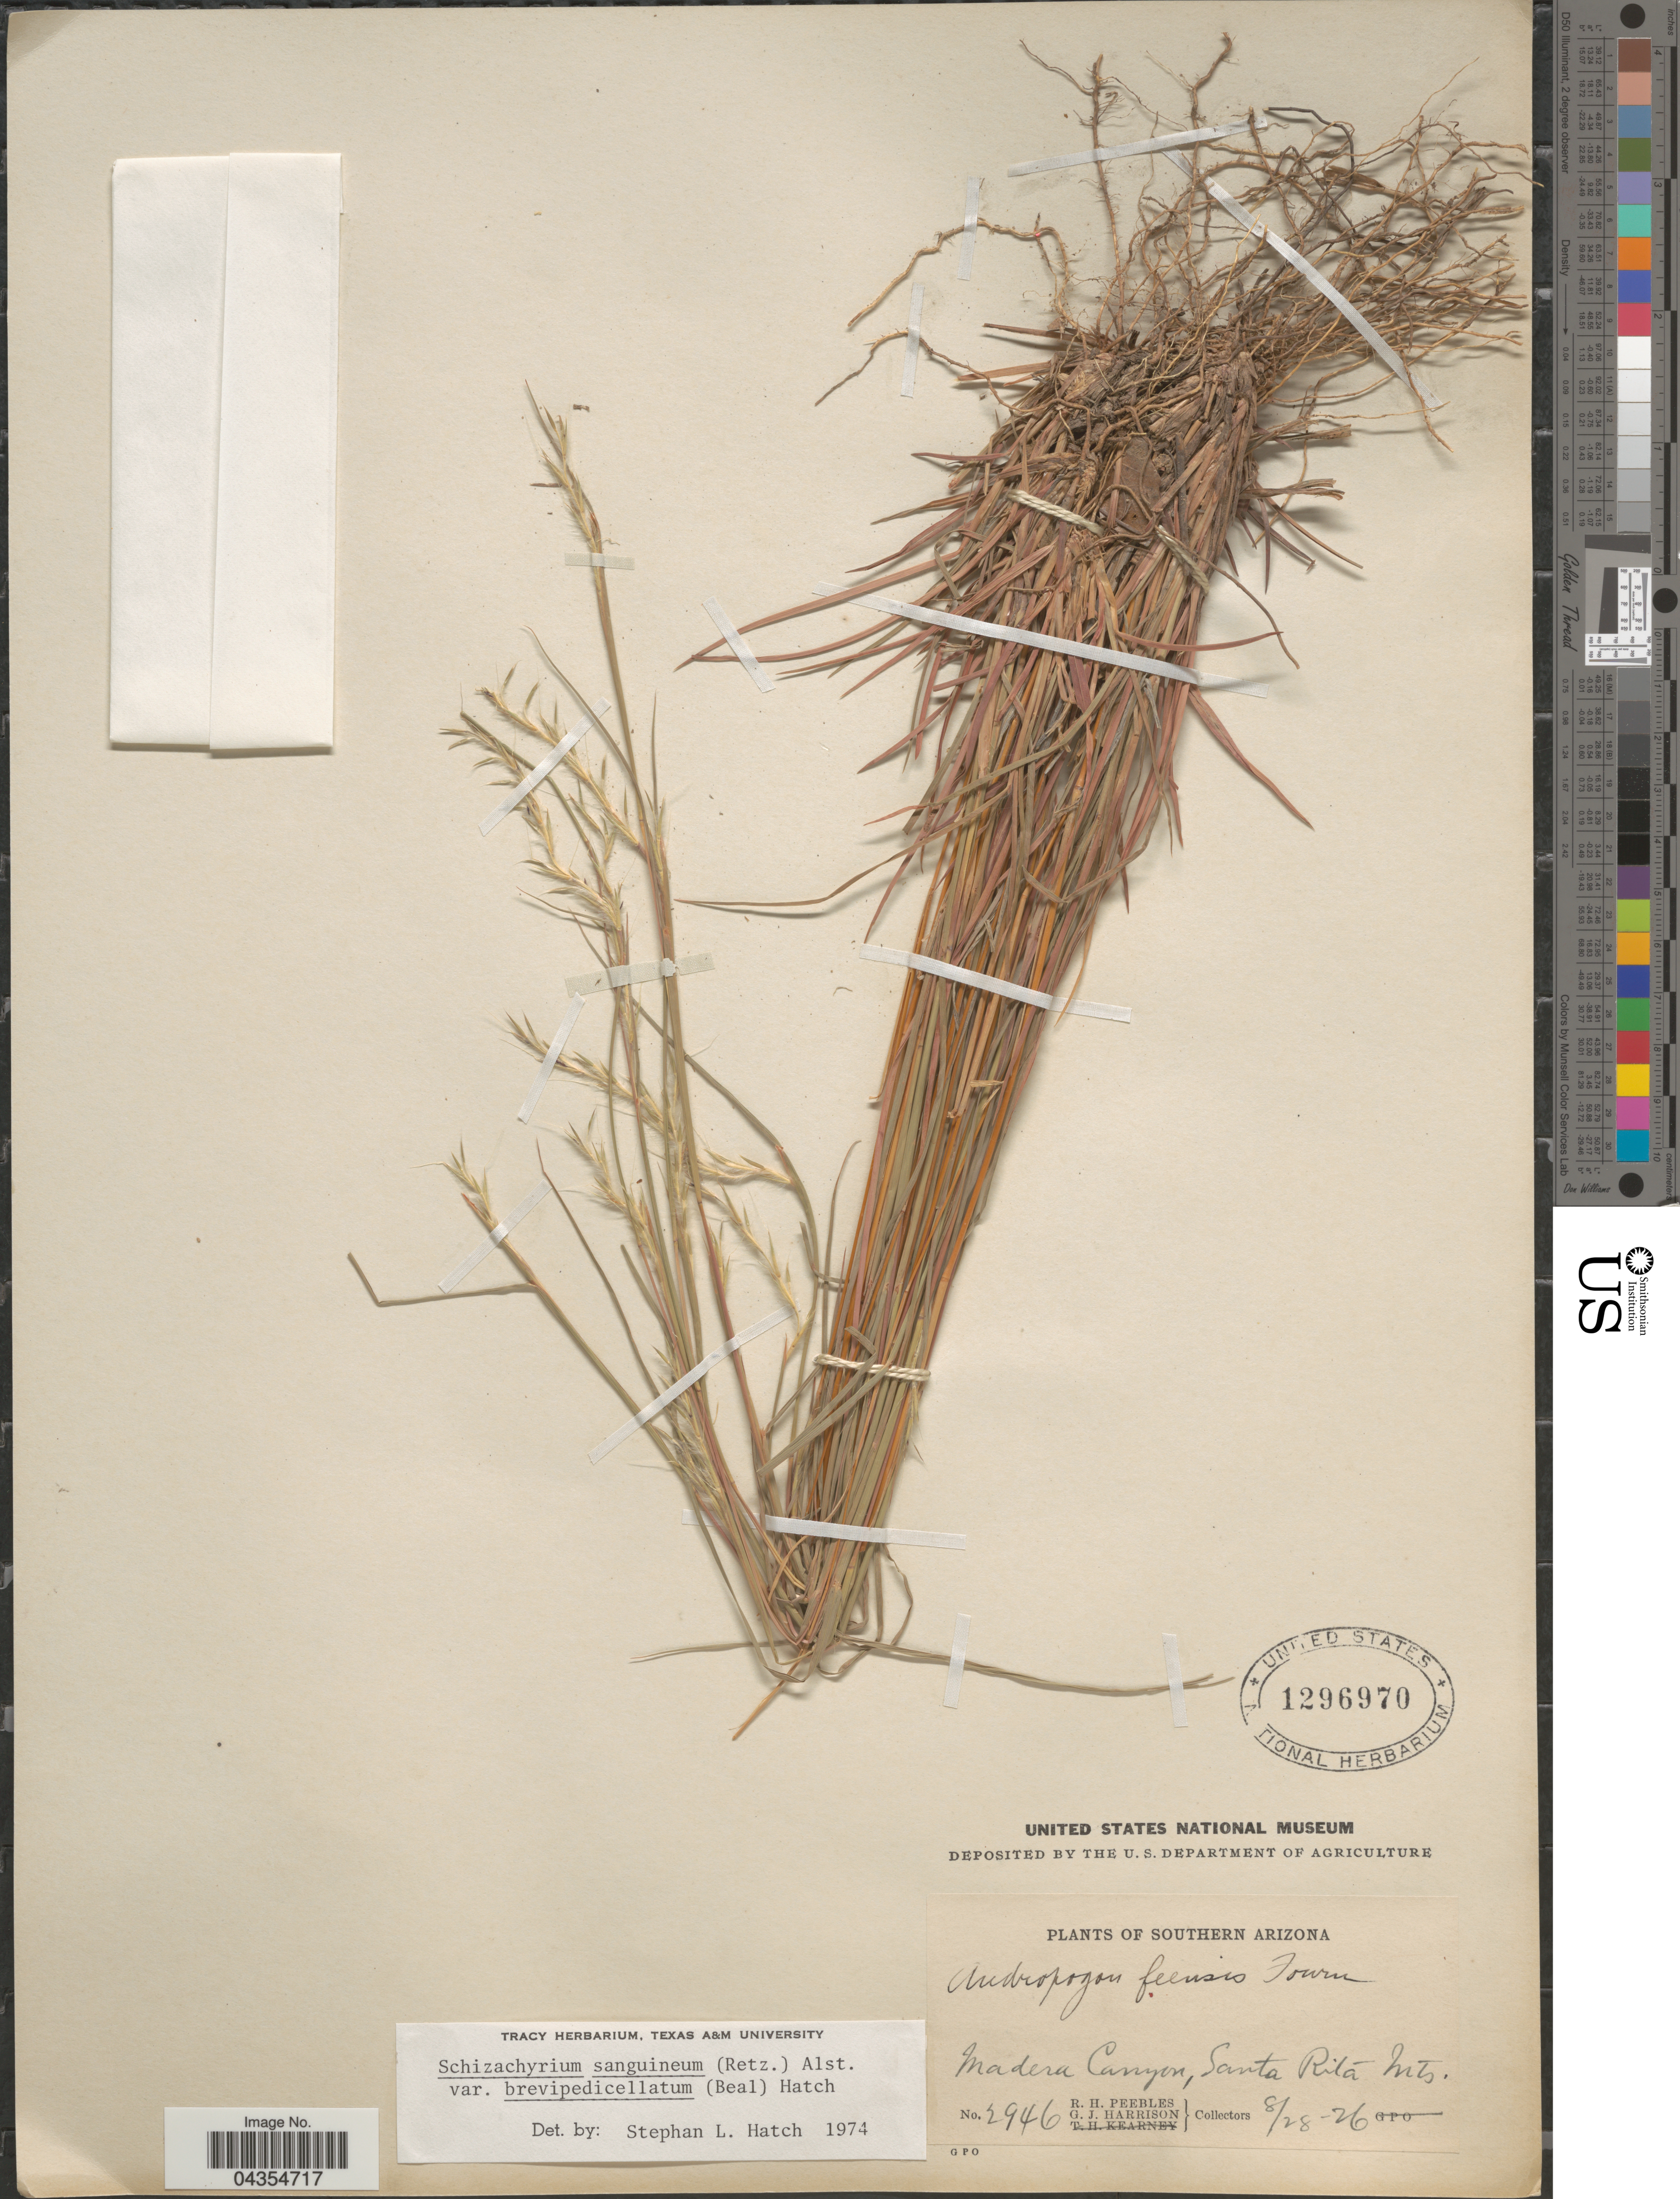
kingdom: Plantae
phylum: Tracheophyta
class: Liliopsida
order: Poales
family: Poaceae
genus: Schizachyrium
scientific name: Schizachyrium sanguineum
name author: (Retz.) Alston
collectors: R. H. Peebles & G. J. Harrison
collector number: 2946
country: United States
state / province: Arizona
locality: Southern Arizona. Madera Canyon, Santa Rita Mts.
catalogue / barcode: US 1296970